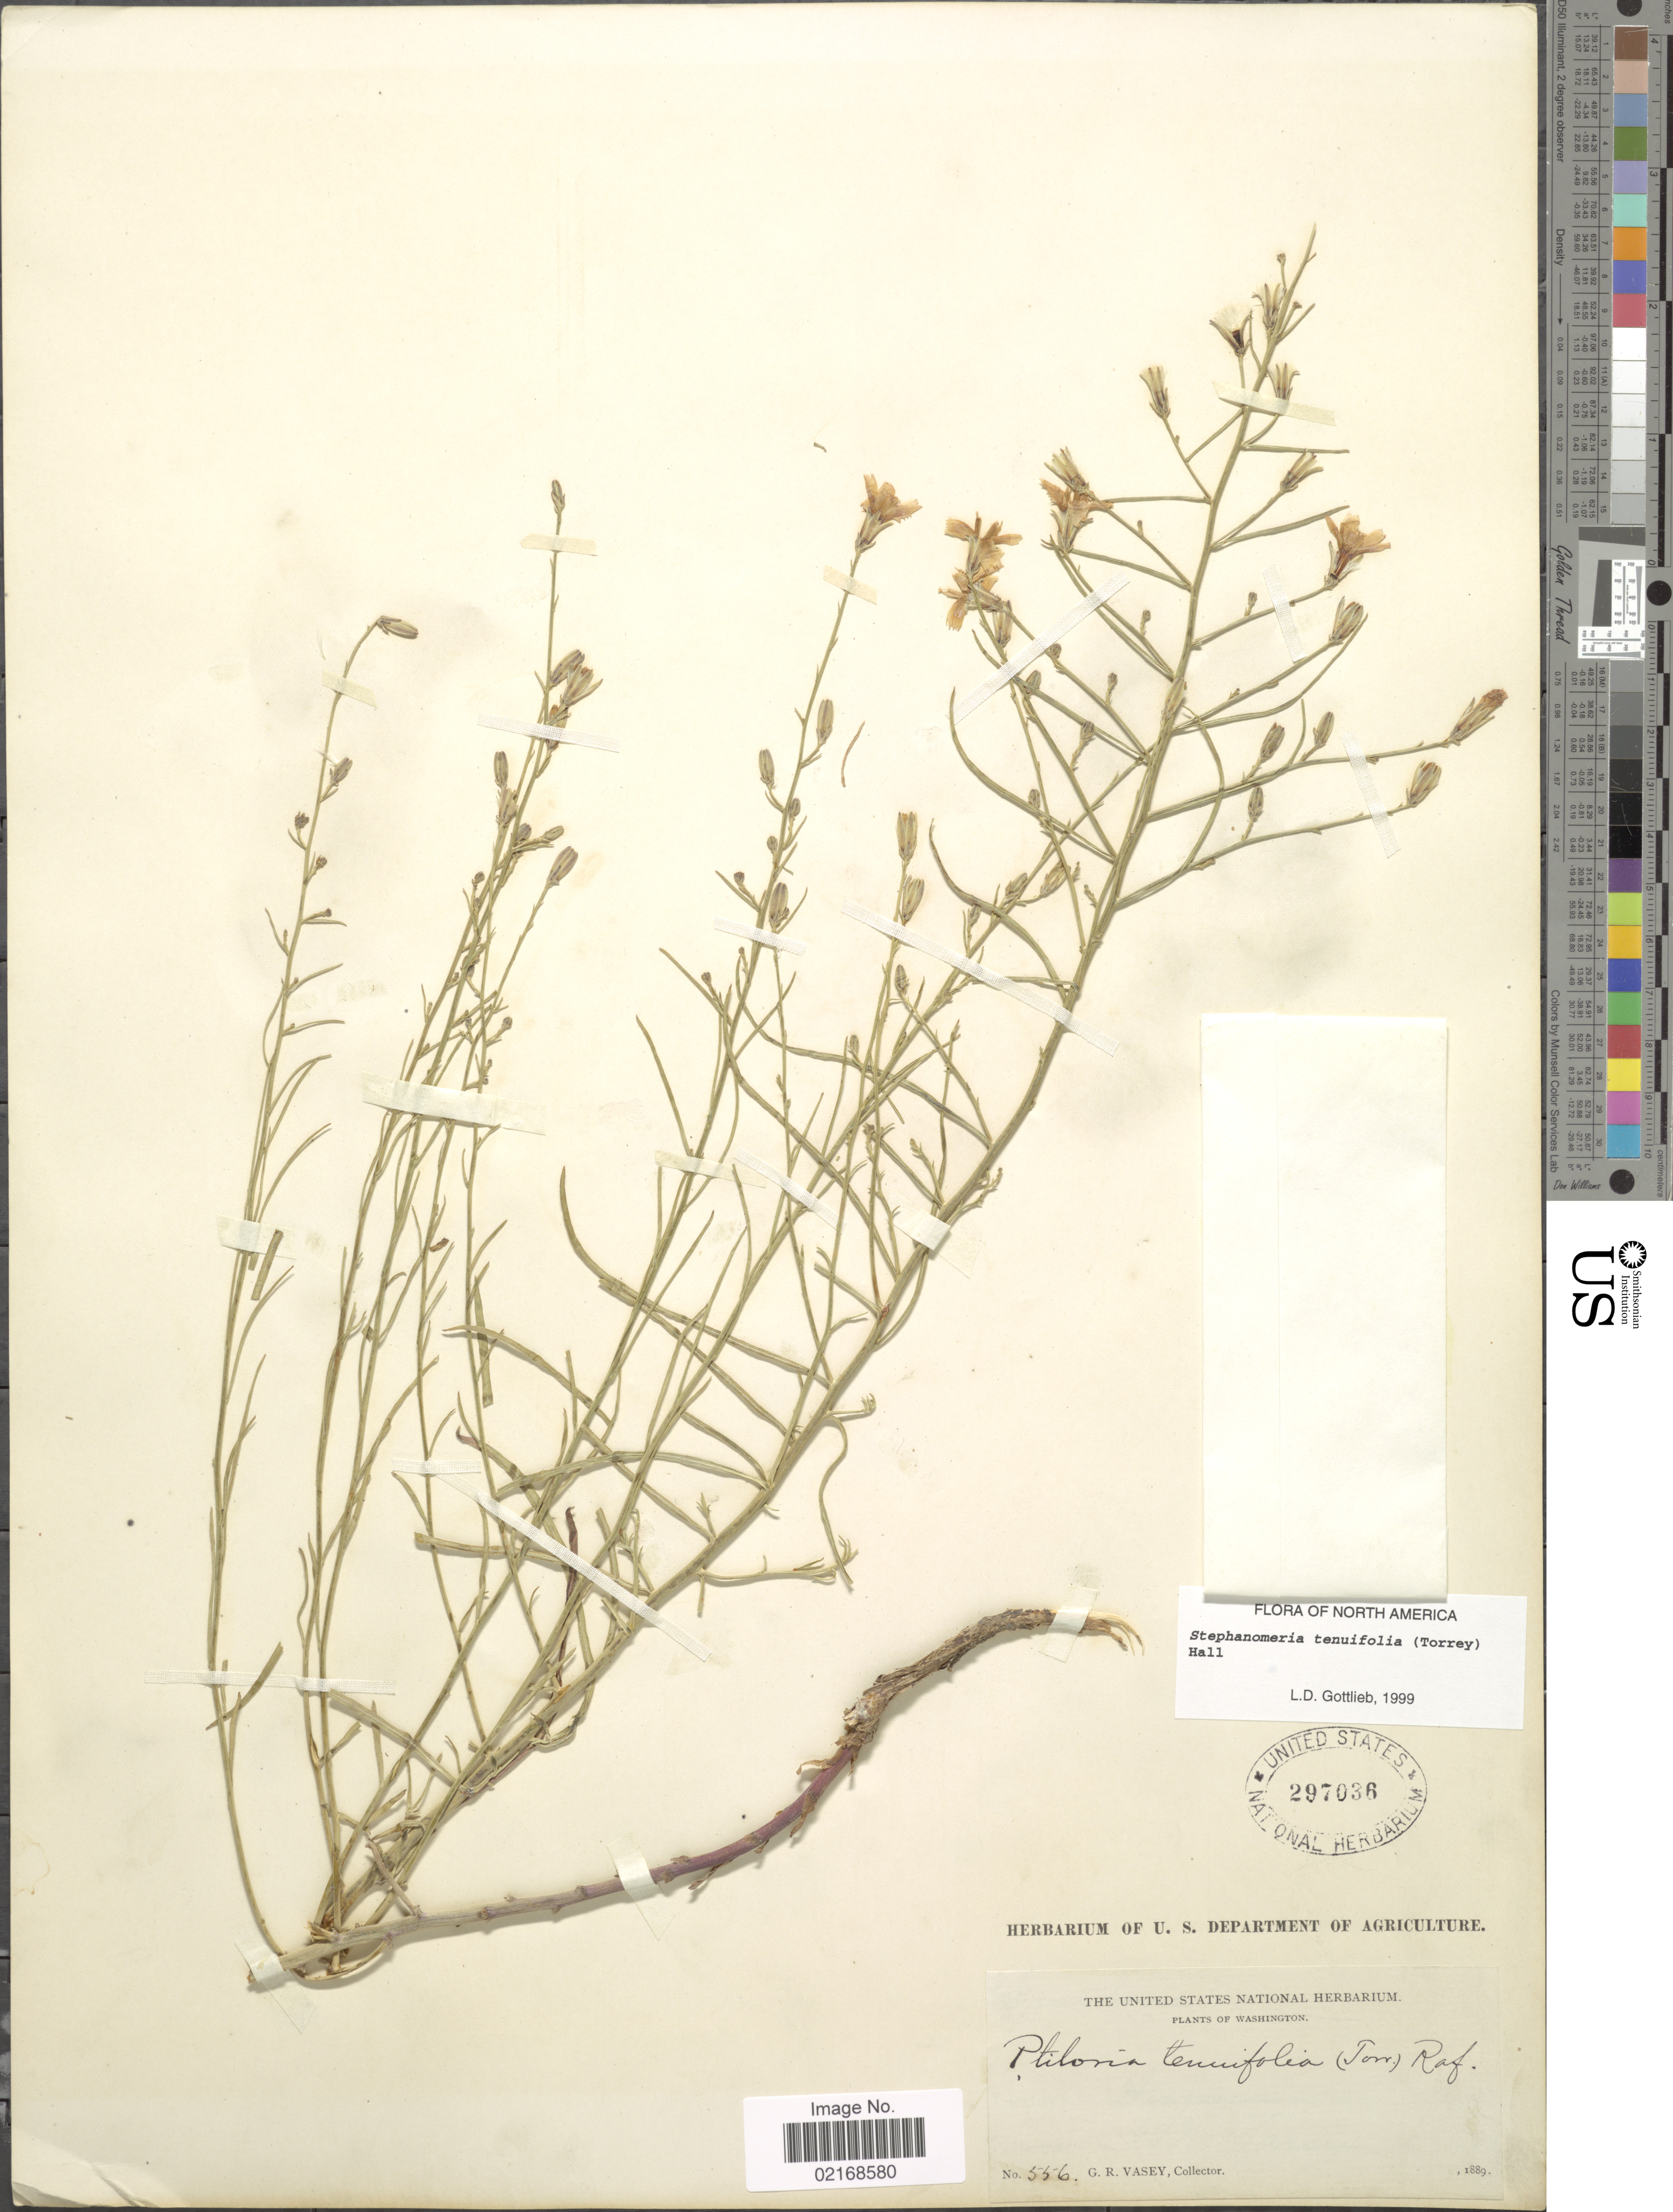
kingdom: Plantae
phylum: Tracheophyta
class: Magnoliopsida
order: Asterales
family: Asteraceae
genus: Stephanomeria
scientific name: Stephanomeria tenuifolia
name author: (Torr.) H.M. Hall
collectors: G. R. Vasey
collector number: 556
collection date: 1889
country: United States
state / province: Washington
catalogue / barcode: US 297036